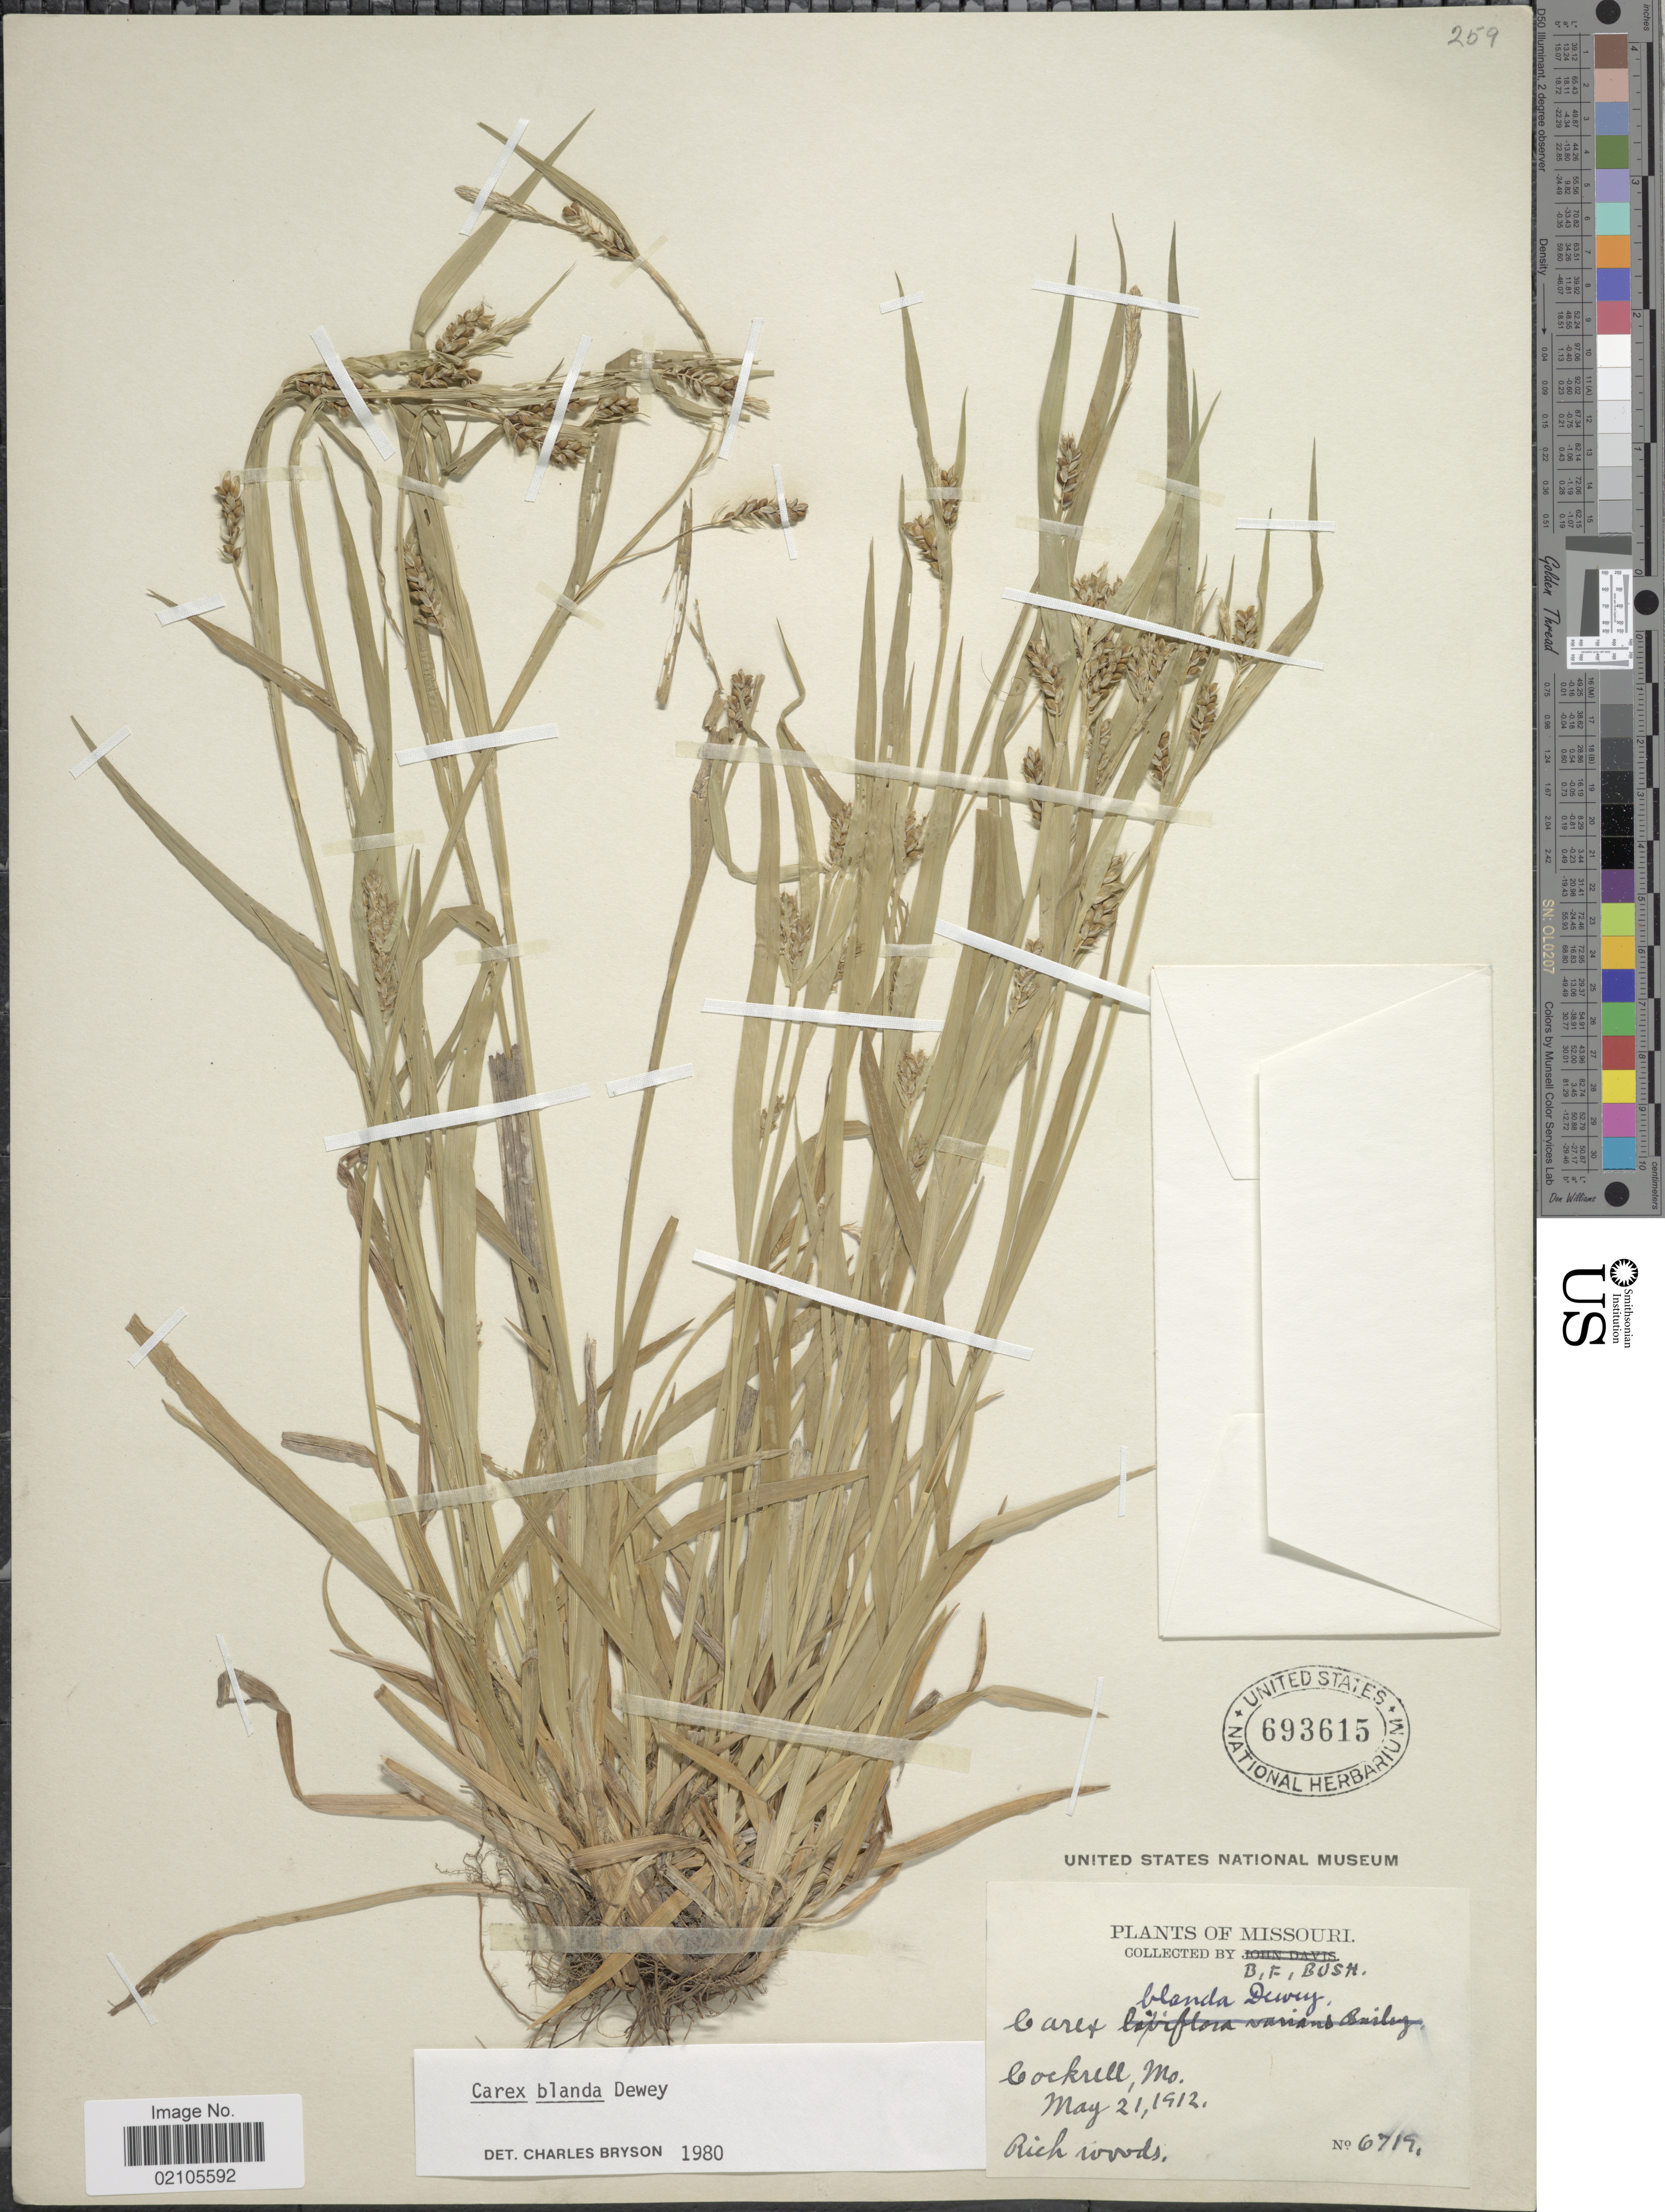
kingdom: Plantae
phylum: Tracheophyta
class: Liliopsida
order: Poales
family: Cyperaceae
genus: Carex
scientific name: Carex blanda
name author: Dewey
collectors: B. F. Bush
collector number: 6719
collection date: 1912-05-21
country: United States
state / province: Missouri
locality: Cockrell, Mo.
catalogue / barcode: US 693615